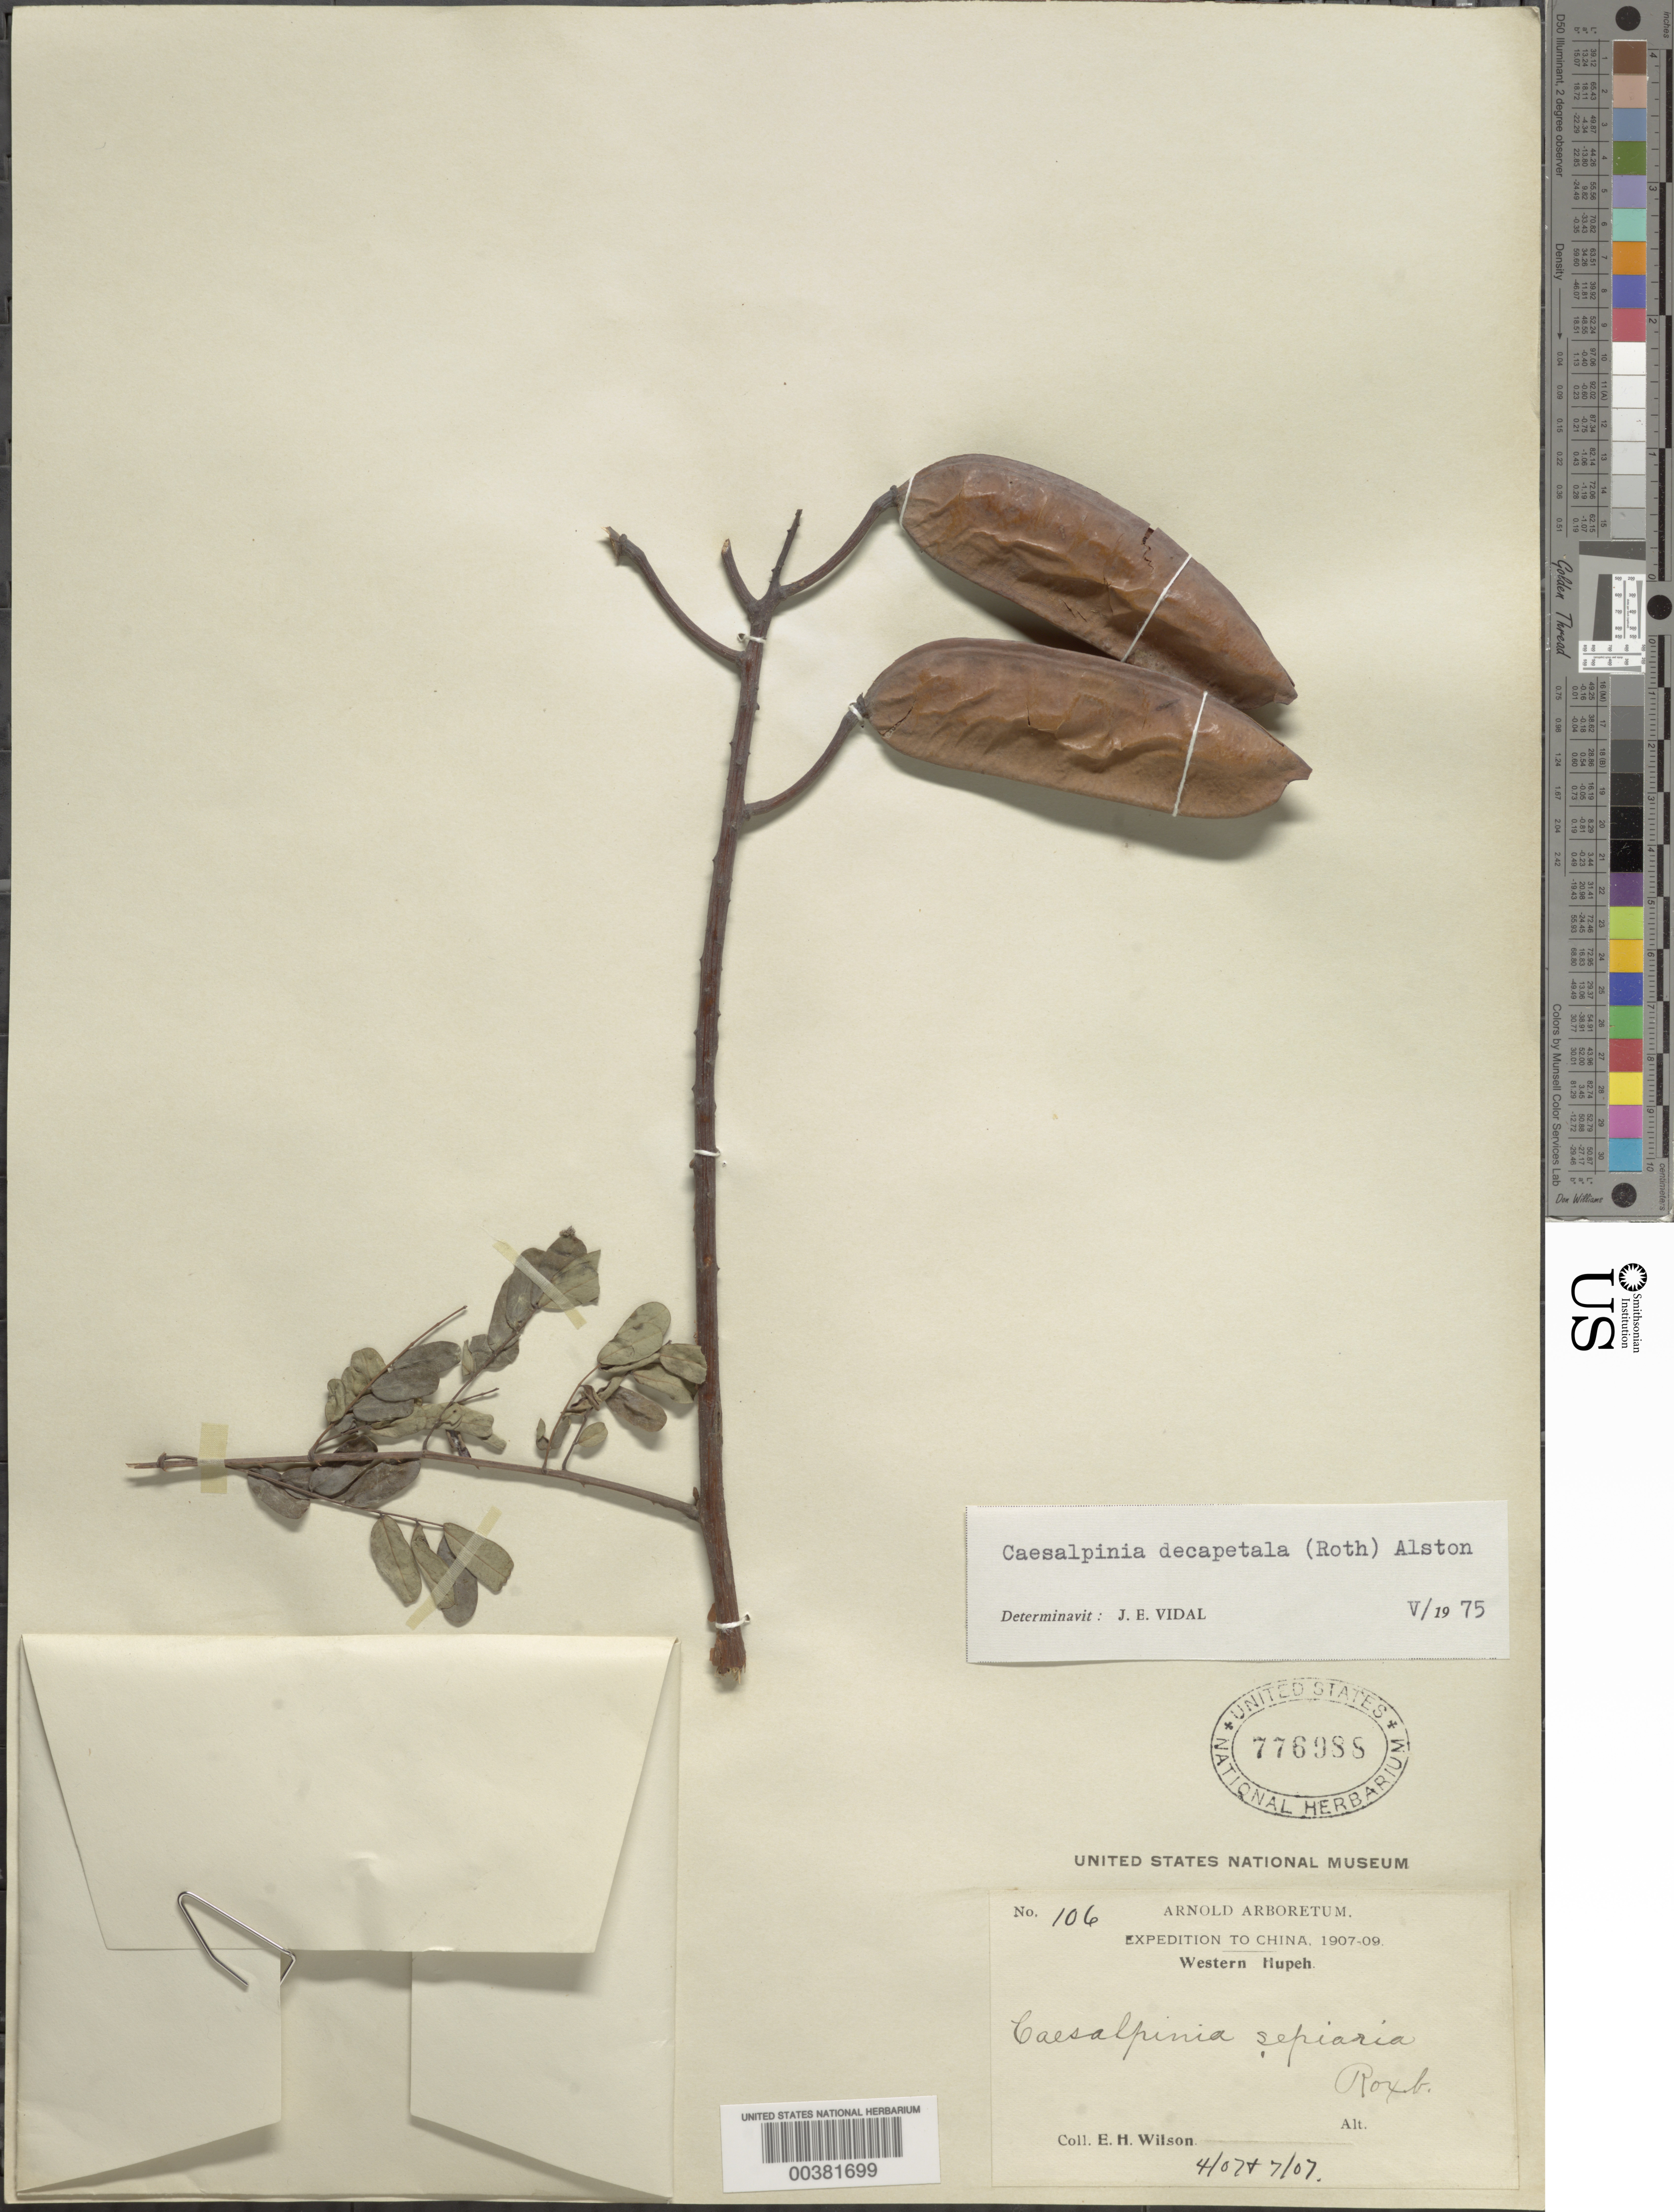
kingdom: Plantae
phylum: Tracheophyta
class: Magnoliopsida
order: Fabales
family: Fabaceae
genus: Biancaea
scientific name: Biancaea decapetala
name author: (Roth) O. Deg.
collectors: E. H. Wilson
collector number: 106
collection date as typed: Apr 1907 and -- Jul 1907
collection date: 1907-04,1907-07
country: China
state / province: Hubei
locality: Western hupeh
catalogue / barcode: US 776988